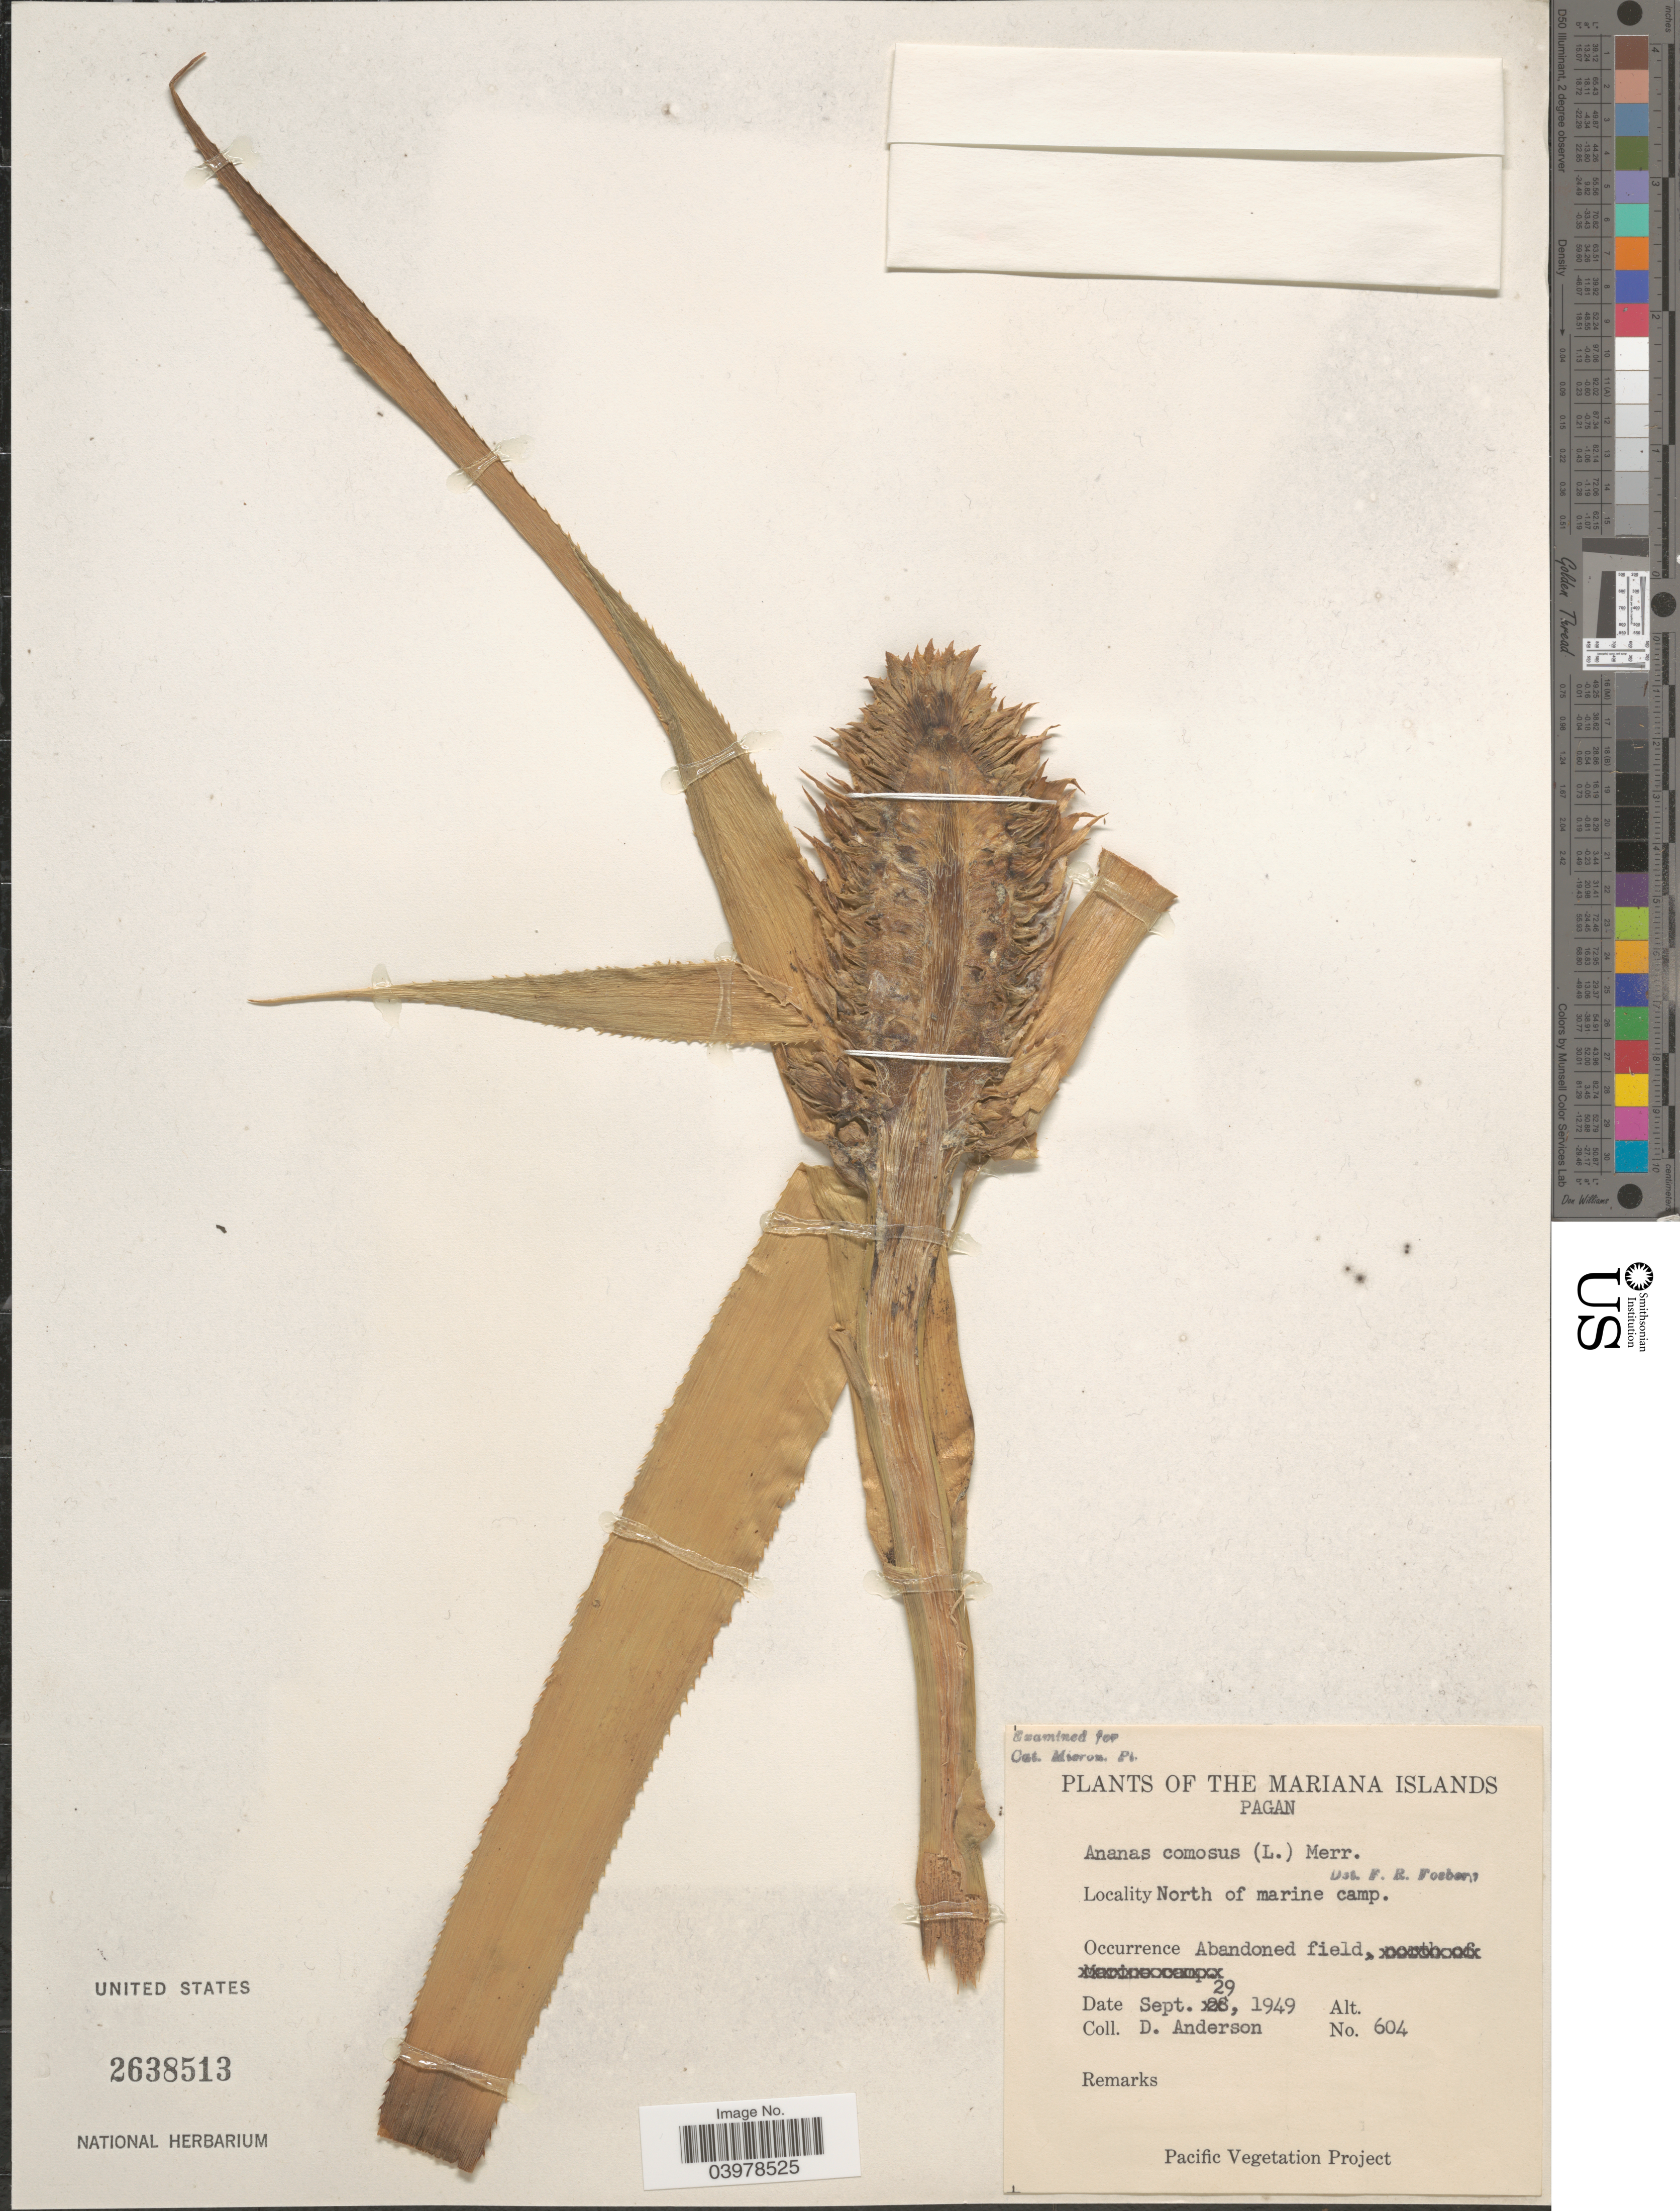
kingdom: Plantae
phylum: Tracheophyta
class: Liliopsida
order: Poales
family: Bromeliaceae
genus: Ananas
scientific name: Ananas comosus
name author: (L.) Merr.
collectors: D. Anderson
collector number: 604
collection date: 1949-09-29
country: Northern Mariana Islands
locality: Mariana Islands. Pagan. North of marine camp.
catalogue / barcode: US 2638513